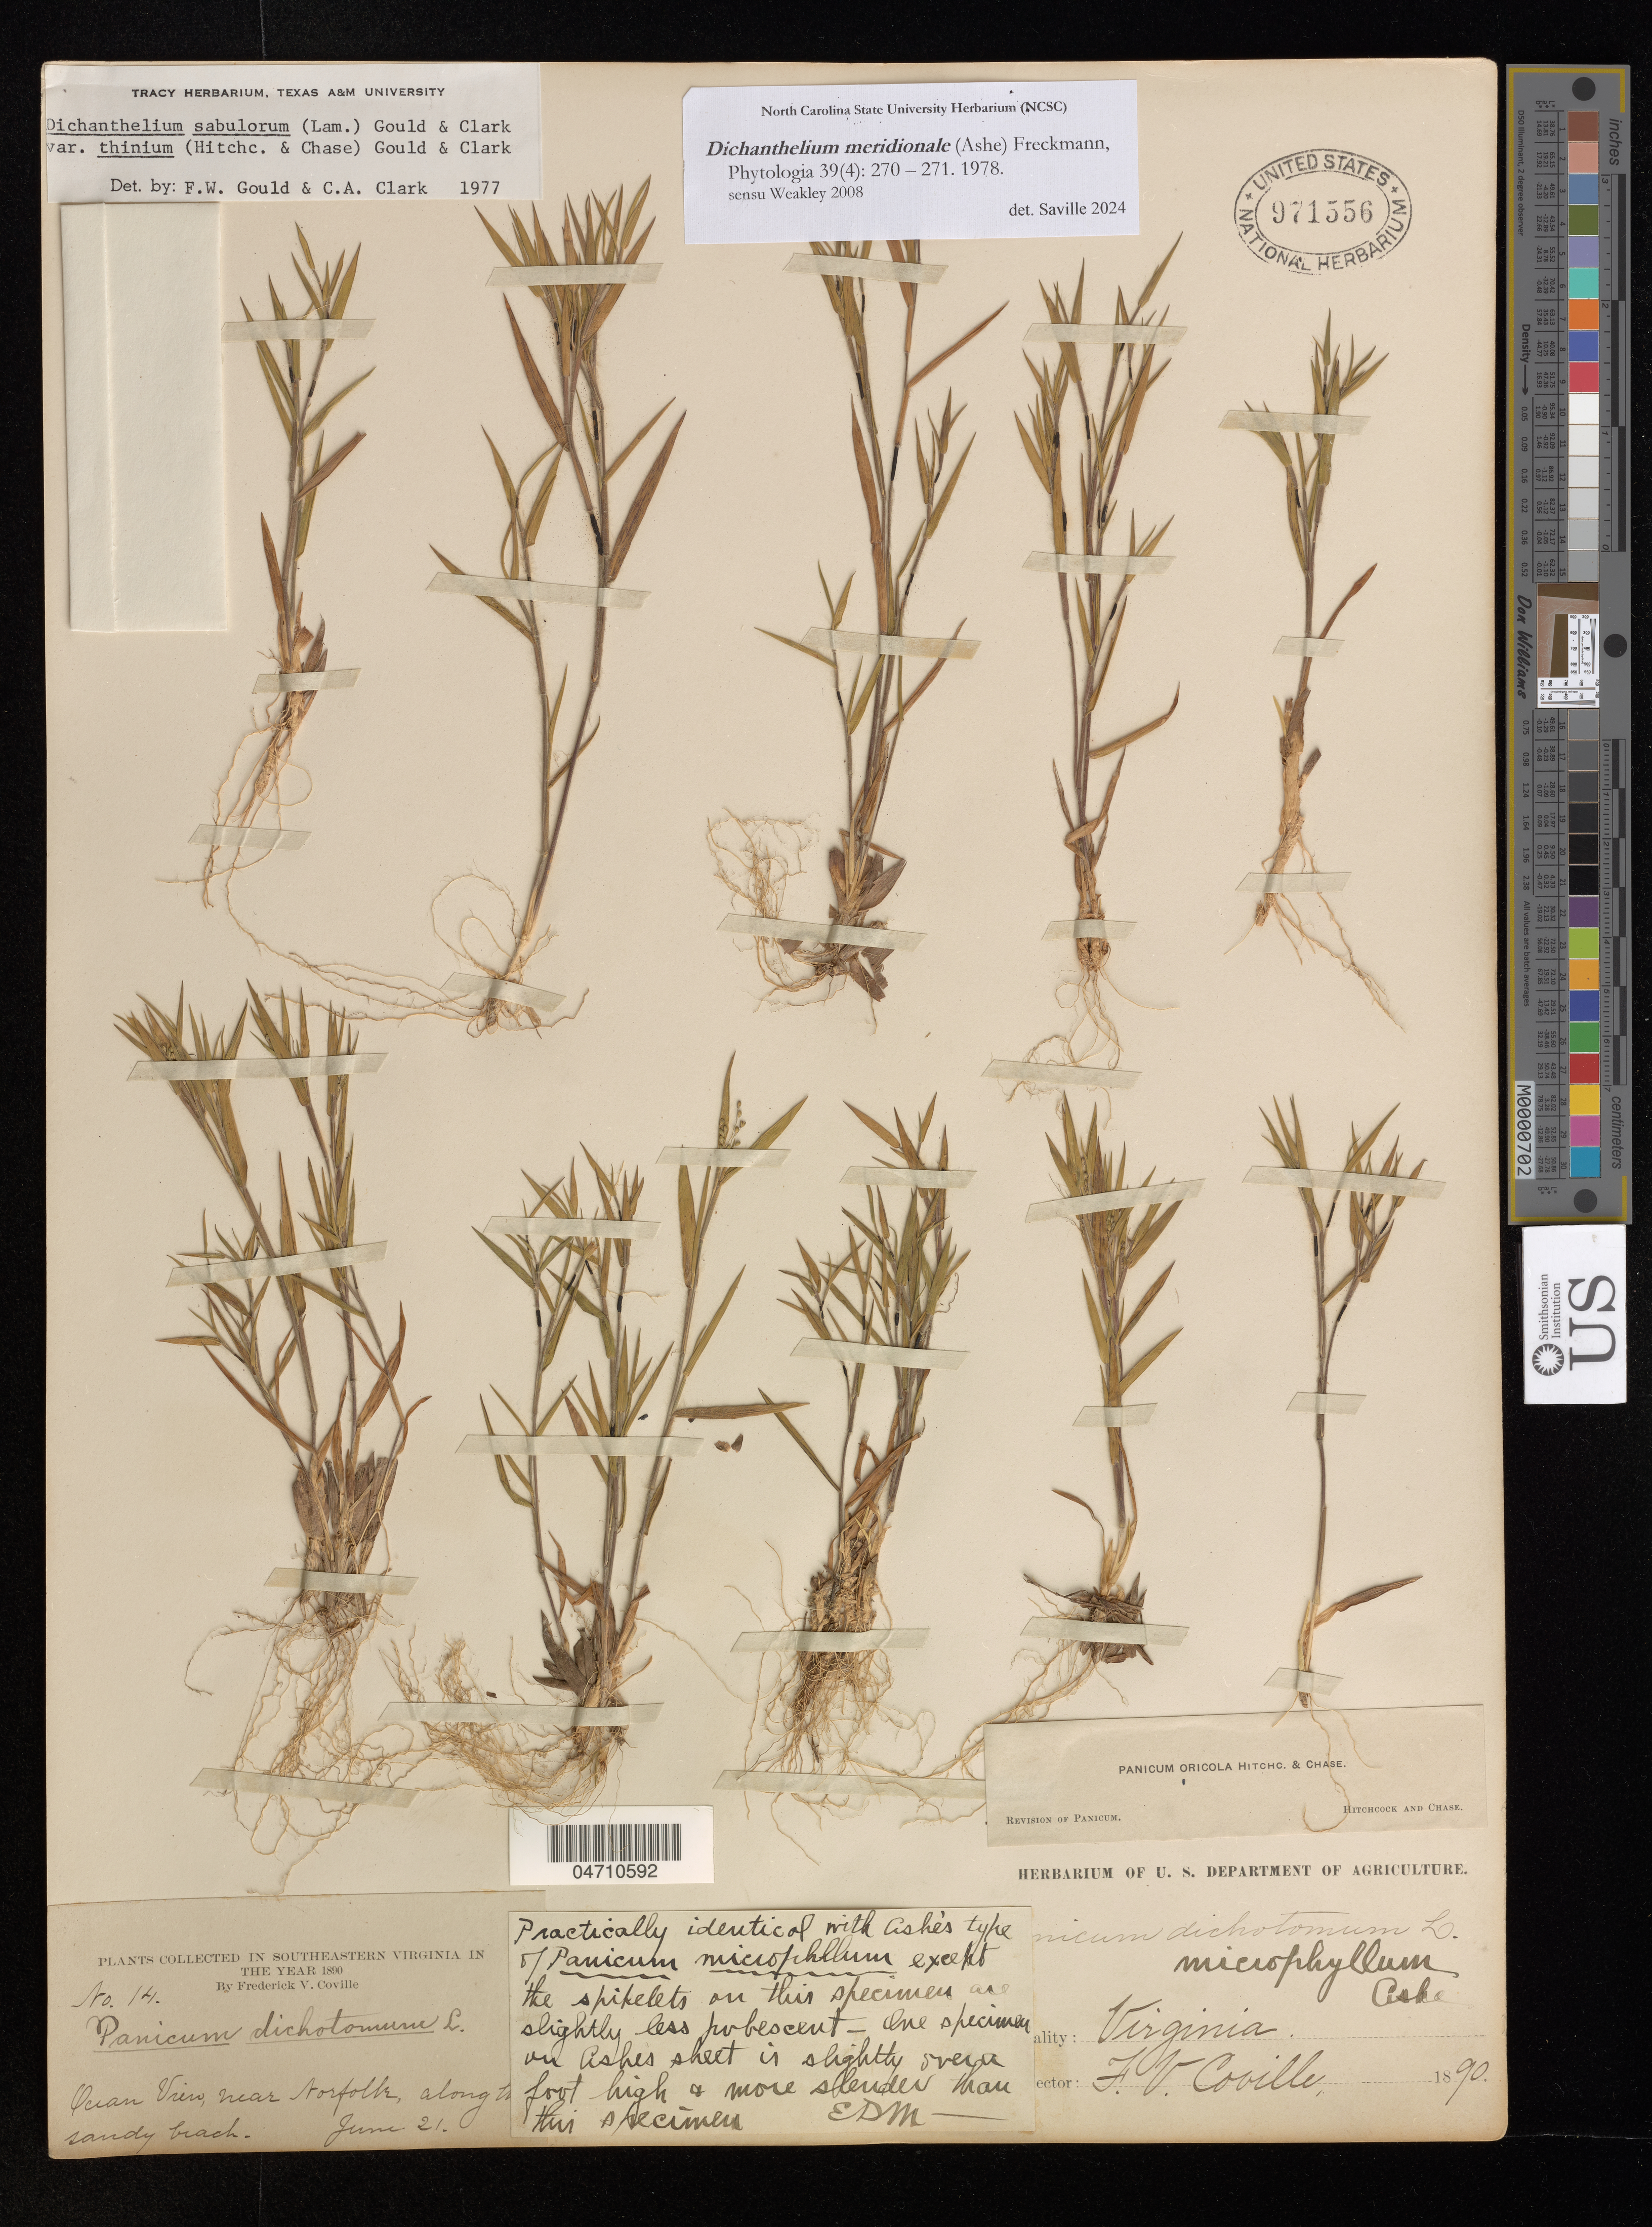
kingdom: Plantae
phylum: Tracheophyta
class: Liliopsida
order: Poales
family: Poaceae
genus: Dichanthelium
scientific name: Dichanthelium meridionale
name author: (Ashe) Freckmann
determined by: Saville, A. C., (NCSC), North Carolina State University (UNITED STATES)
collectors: F. V. Coville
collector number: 14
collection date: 1890-06-21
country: United States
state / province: Virginia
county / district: City of Norfolk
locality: Southeastern Virginia, Ocean view near Norfolk along the sandy beach.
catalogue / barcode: US 971556